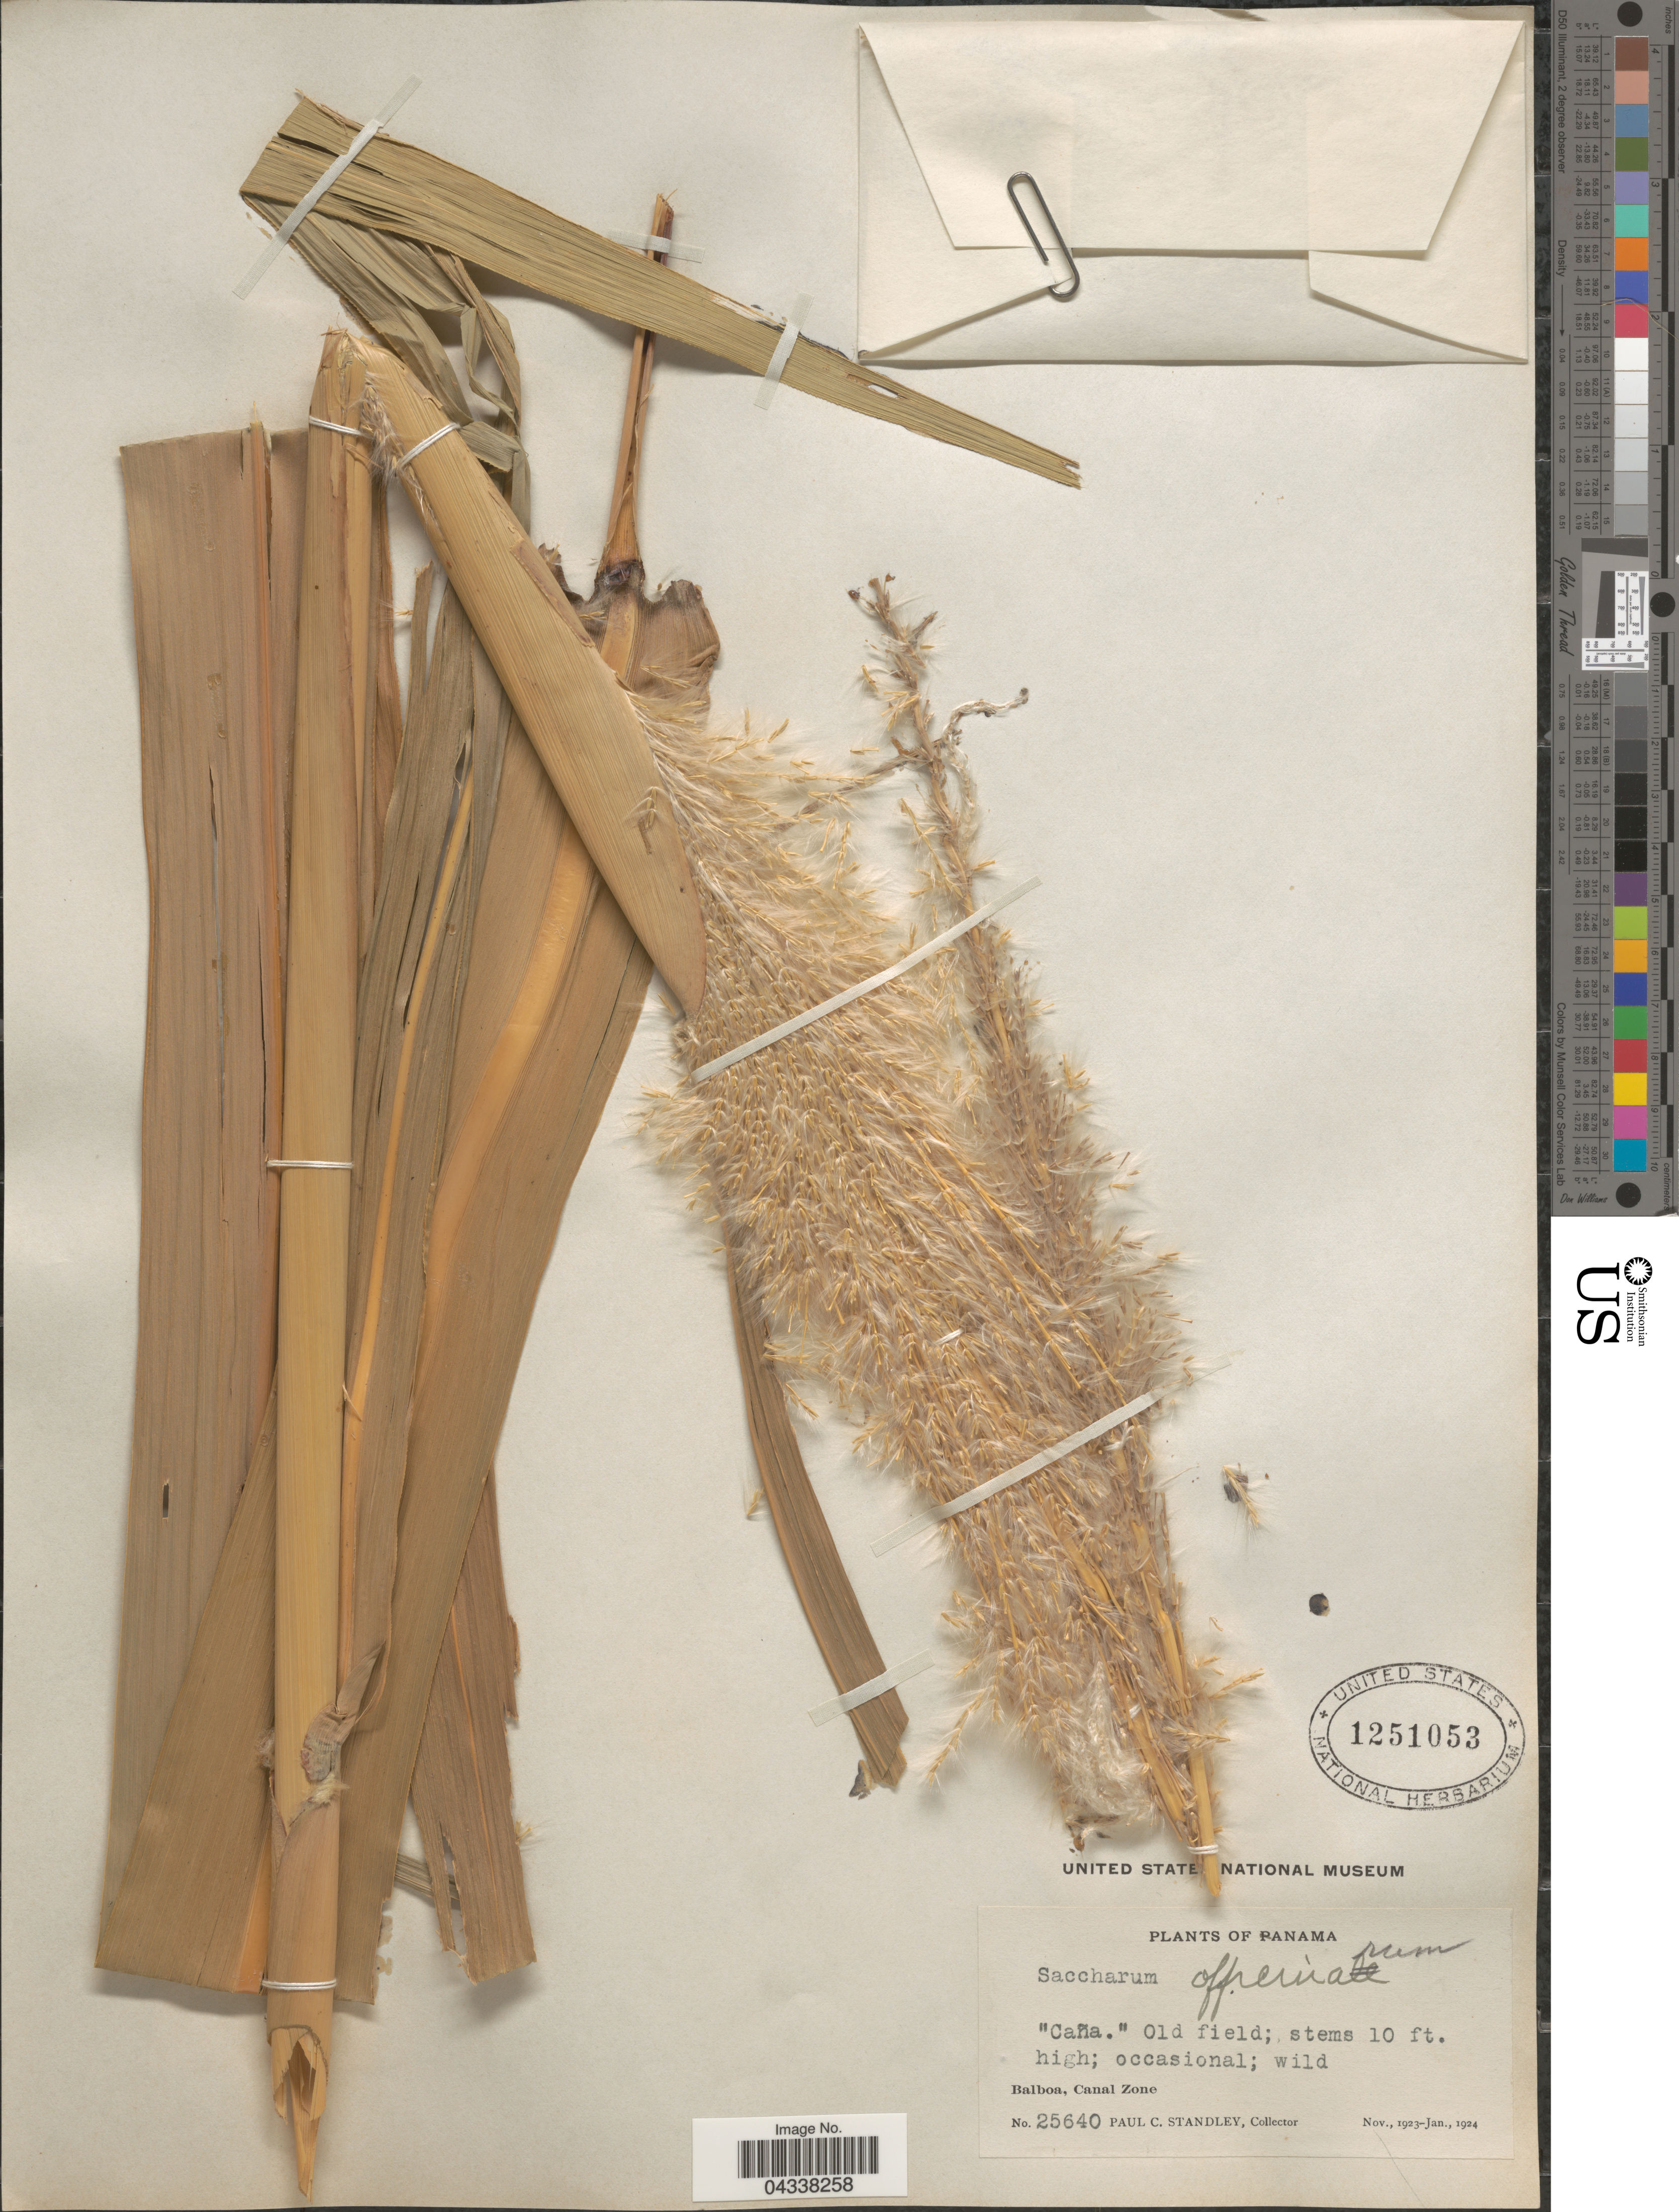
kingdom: Plantae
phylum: Tracheophyta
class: Liliopsida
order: Poales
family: Poaceae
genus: Saccharum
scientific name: Saccharum officinarum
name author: L.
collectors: P. C. Standley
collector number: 25640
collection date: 1923-11/1924-01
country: Panama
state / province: Colón / Panamá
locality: Balboa, Canal Zone.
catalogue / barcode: US 1251053